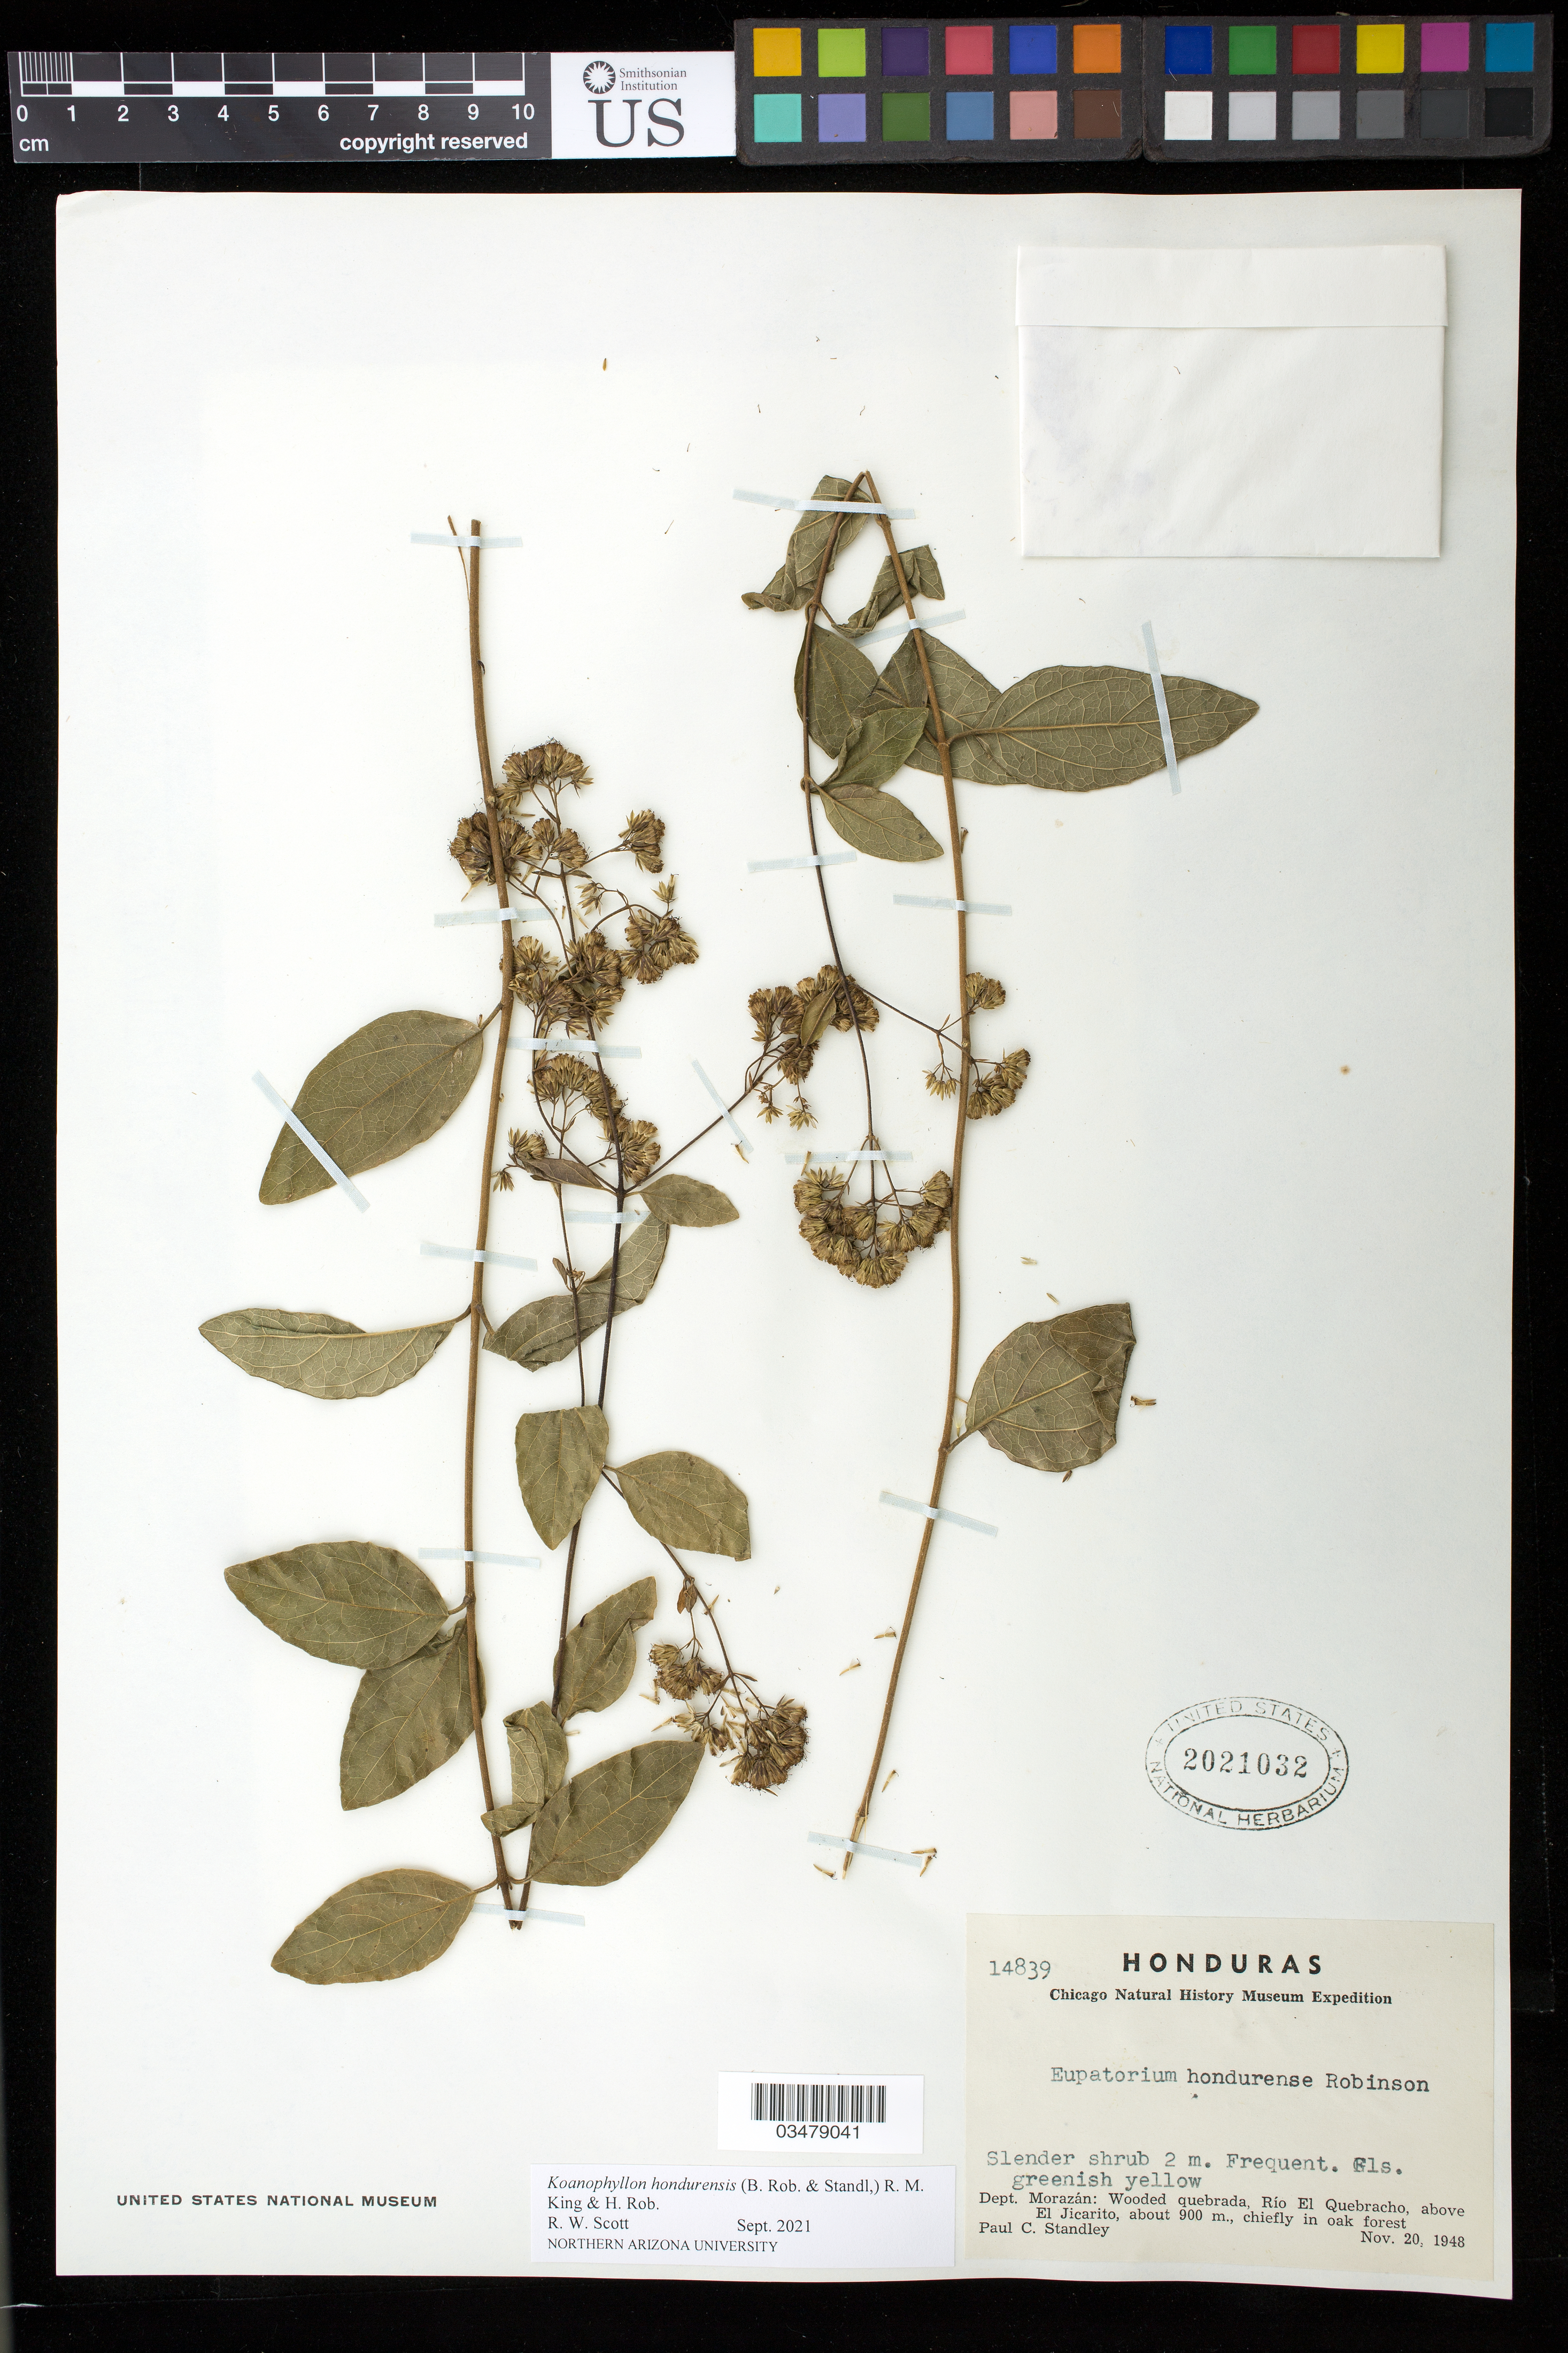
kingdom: Plantae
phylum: Tracheophyta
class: Magnoliopsida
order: Asterales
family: Asteraceae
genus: Koanophyllon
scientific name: Koanophyllon hondurensis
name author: (B.L. Rob.) R.M. King & H. Rob.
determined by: Scott, R. W.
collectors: P. C. Standley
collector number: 14839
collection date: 1948-11-20/1950-11-25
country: Honduras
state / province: Fco. Morazán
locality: Dept. Morazán: Wooded quebrada, Río El Quebracho, above El Jicarito, chiefly in oak forest.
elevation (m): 900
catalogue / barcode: US 2021032